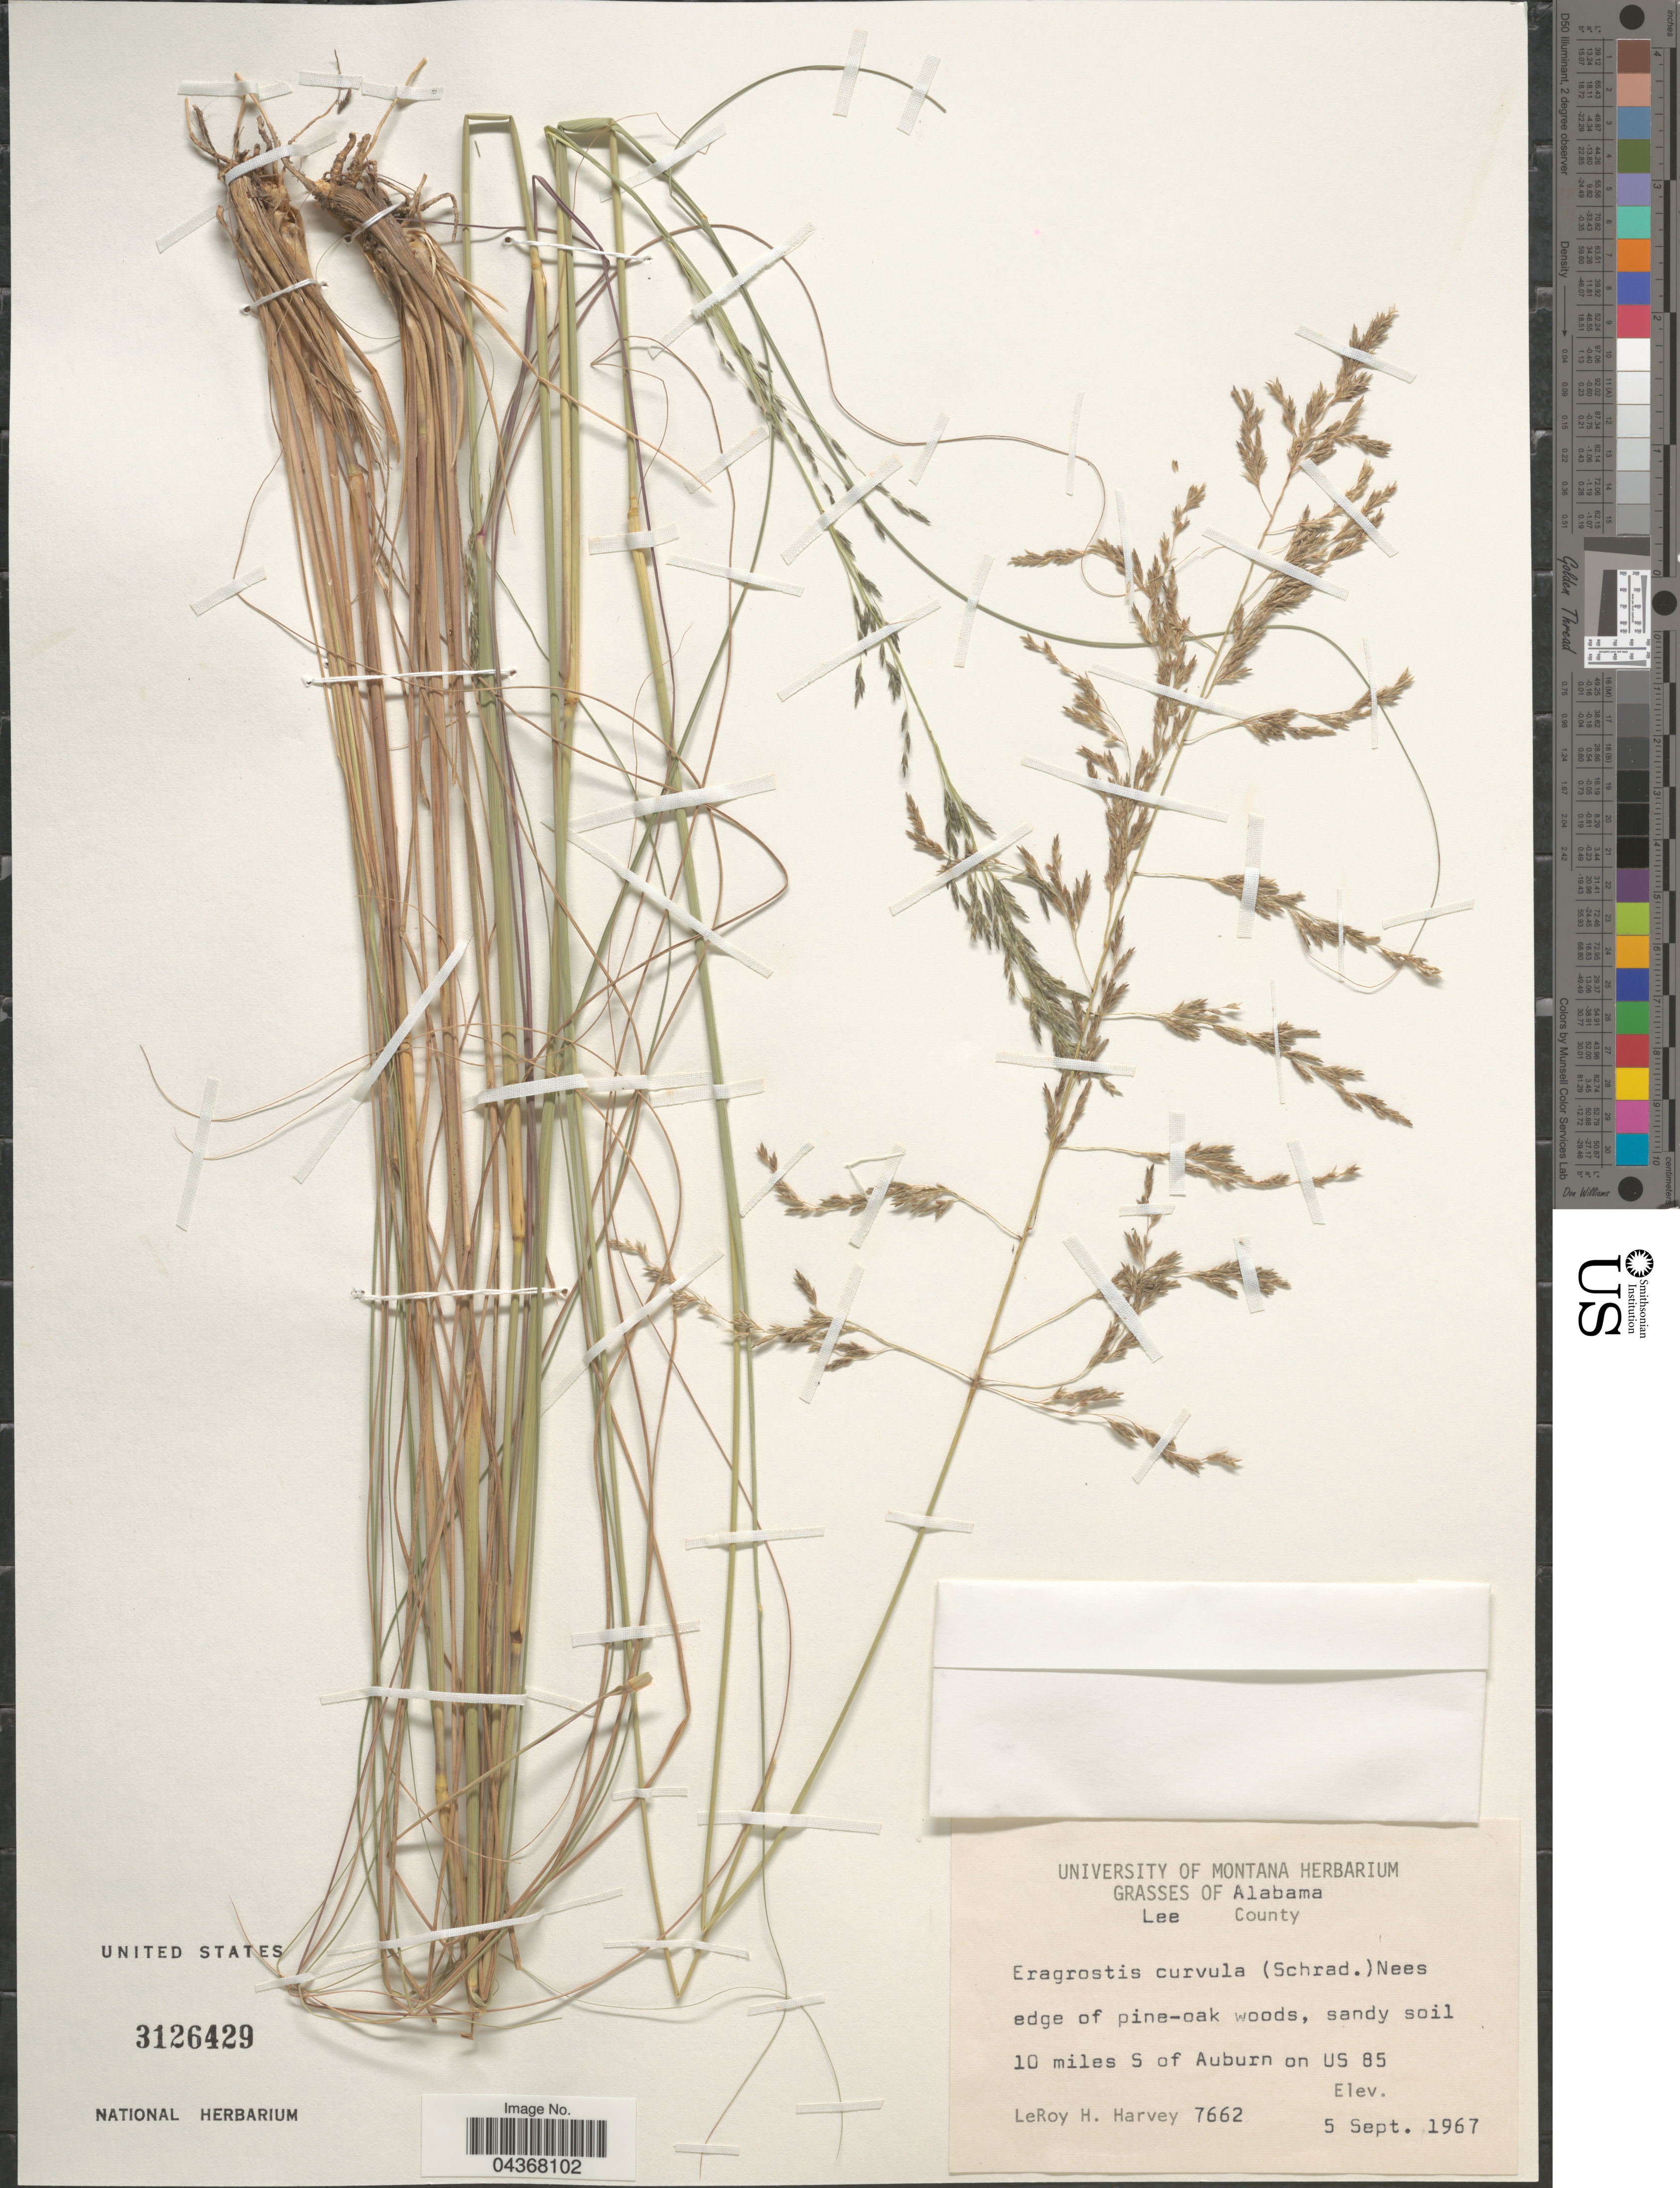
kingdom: Plantae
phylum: Tracheophyta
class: Liliopsida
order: Poales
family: Poaceae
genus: Eragrostis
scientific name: Eragrostis curvula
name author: (Schrad.) Nees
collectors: L. H. Harvey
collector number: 7662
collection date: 1967-09-05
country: United States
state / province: Alabama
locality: Lee County. 10 miles S of Auburn on US 85.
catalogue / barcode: US 3126429